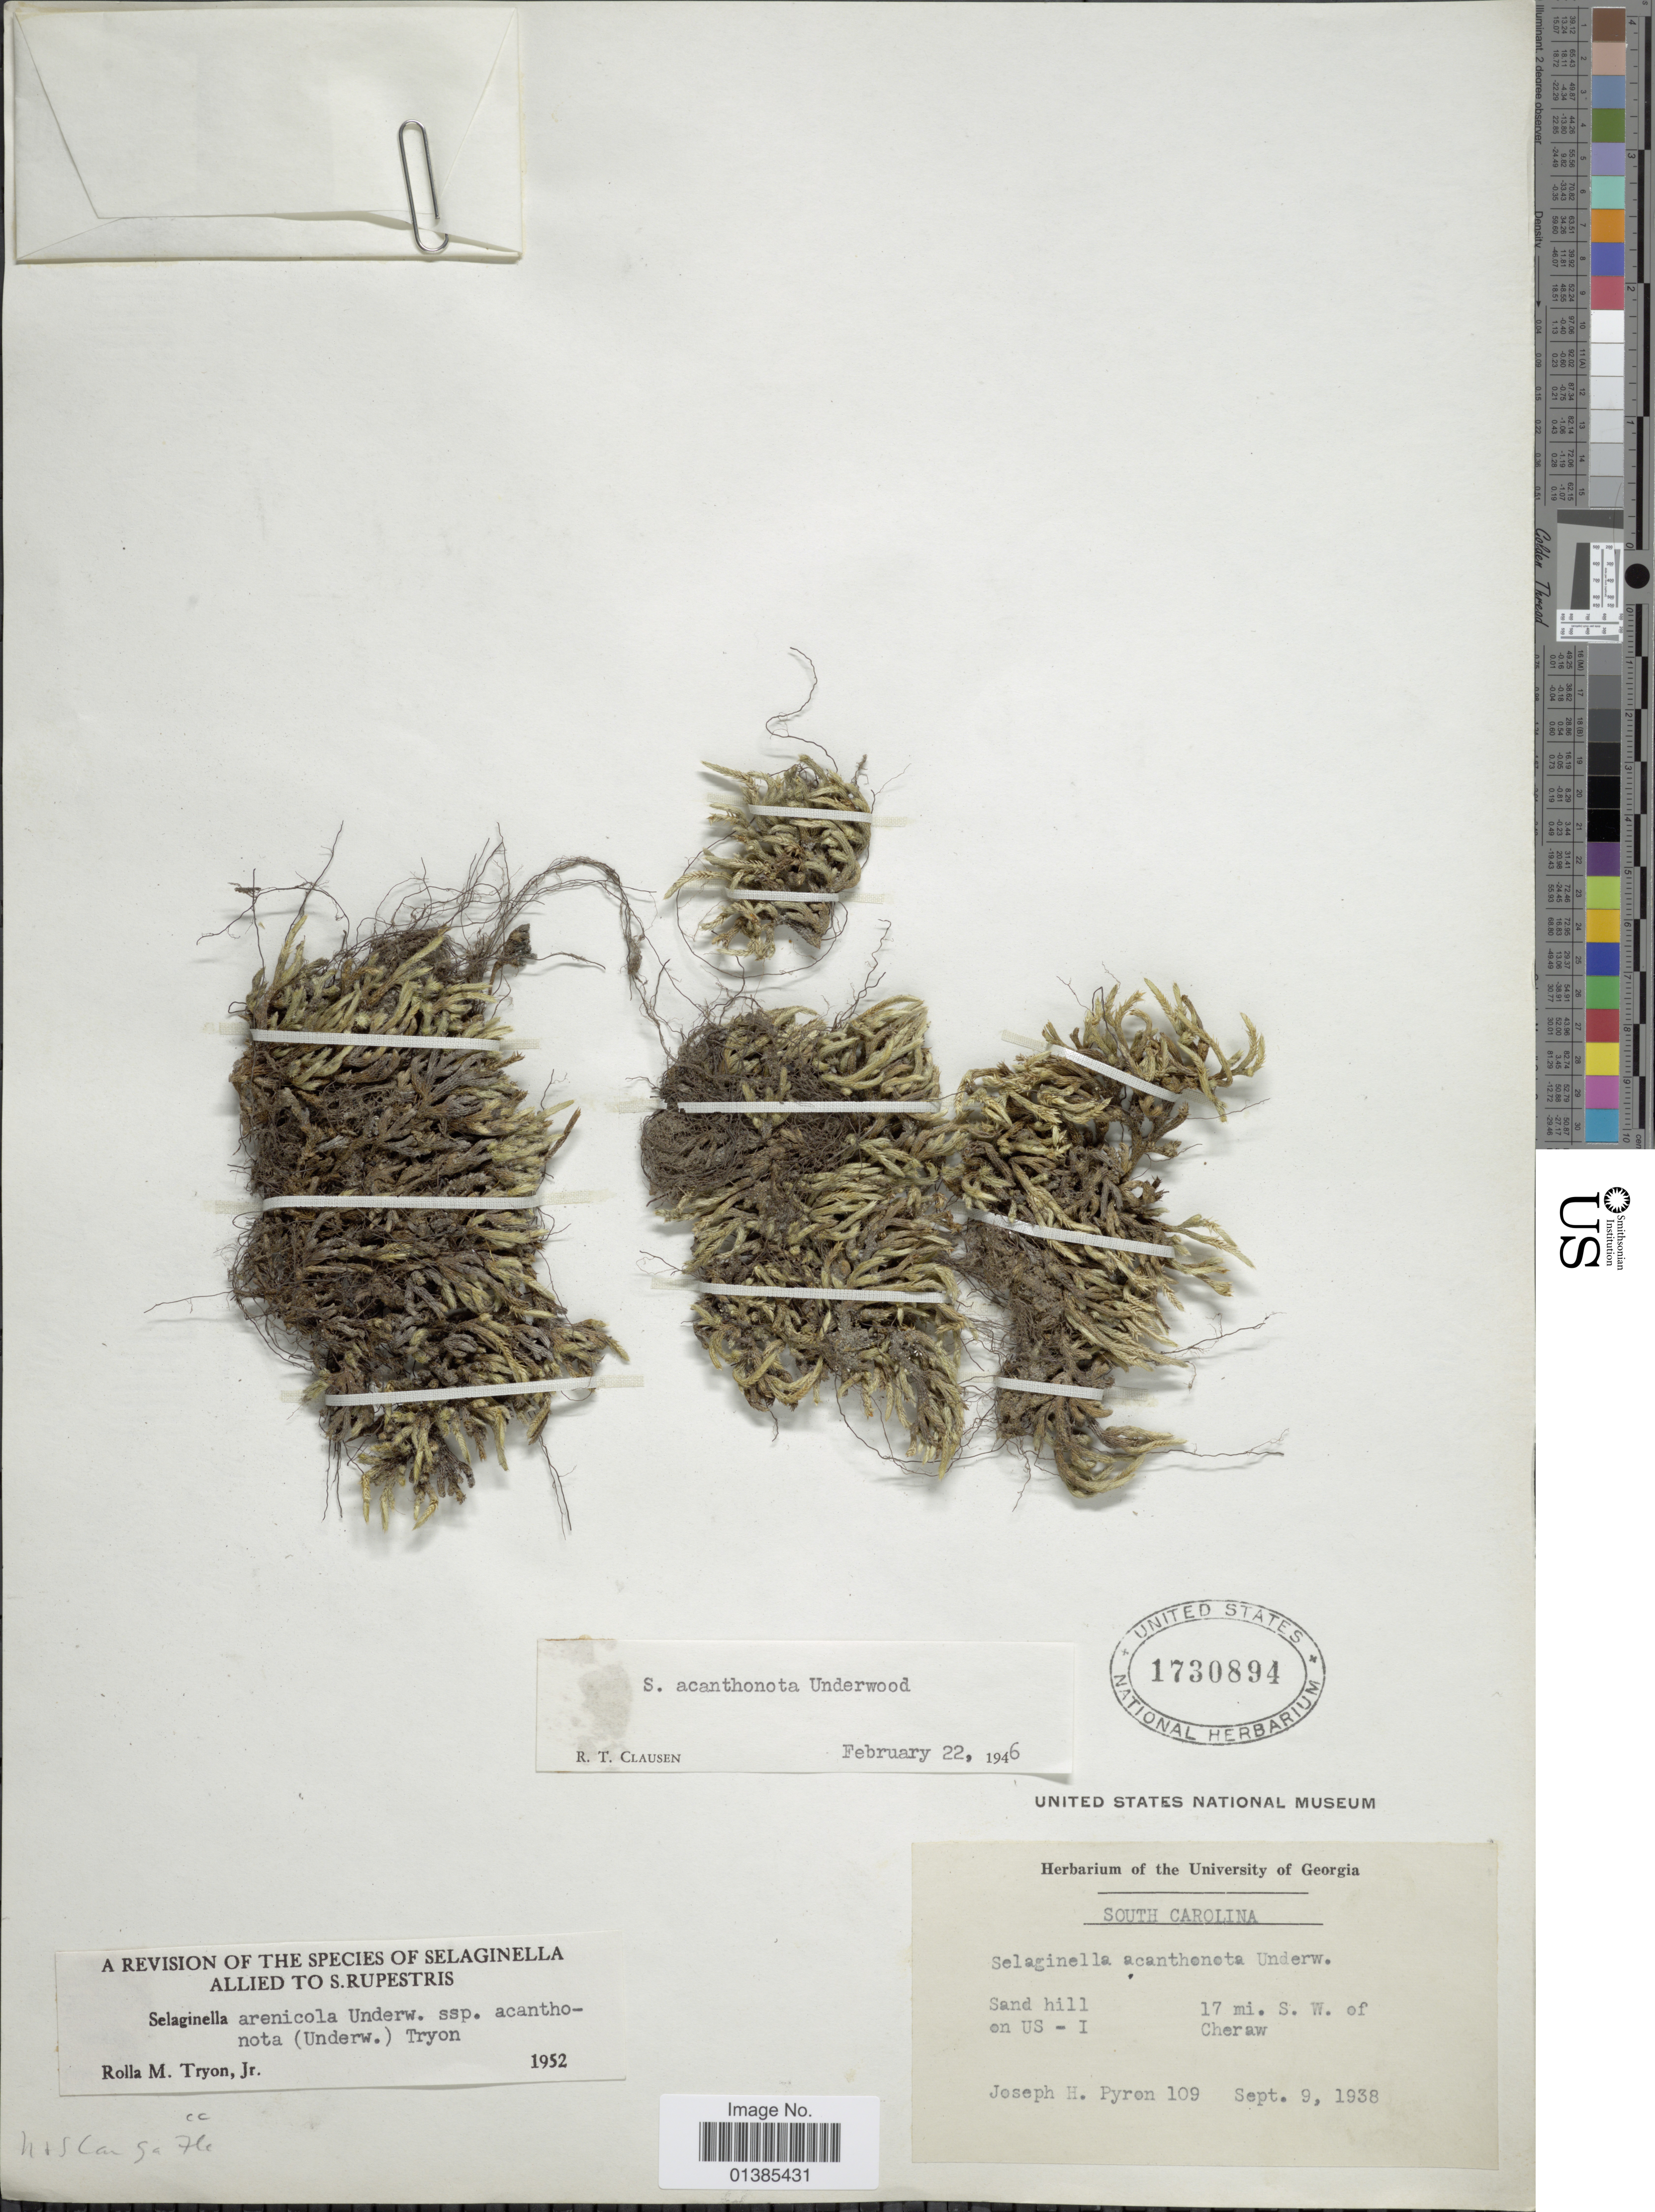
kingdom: Plantae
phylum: Tracheophyta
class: Lycopodiopsida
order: Selaginellales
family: Selaginellaceae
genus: Selaginella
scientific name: Selaginella arenicola subsp. acanthonota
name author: (Underw.) R.M. Tryon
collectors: J. H. Pyron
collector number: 109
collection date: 1938-09-09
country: United States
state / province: South Carolina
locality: Sand hill on US- I. 17 mi. S.W. of Cheraw.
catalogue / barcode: US 1730894